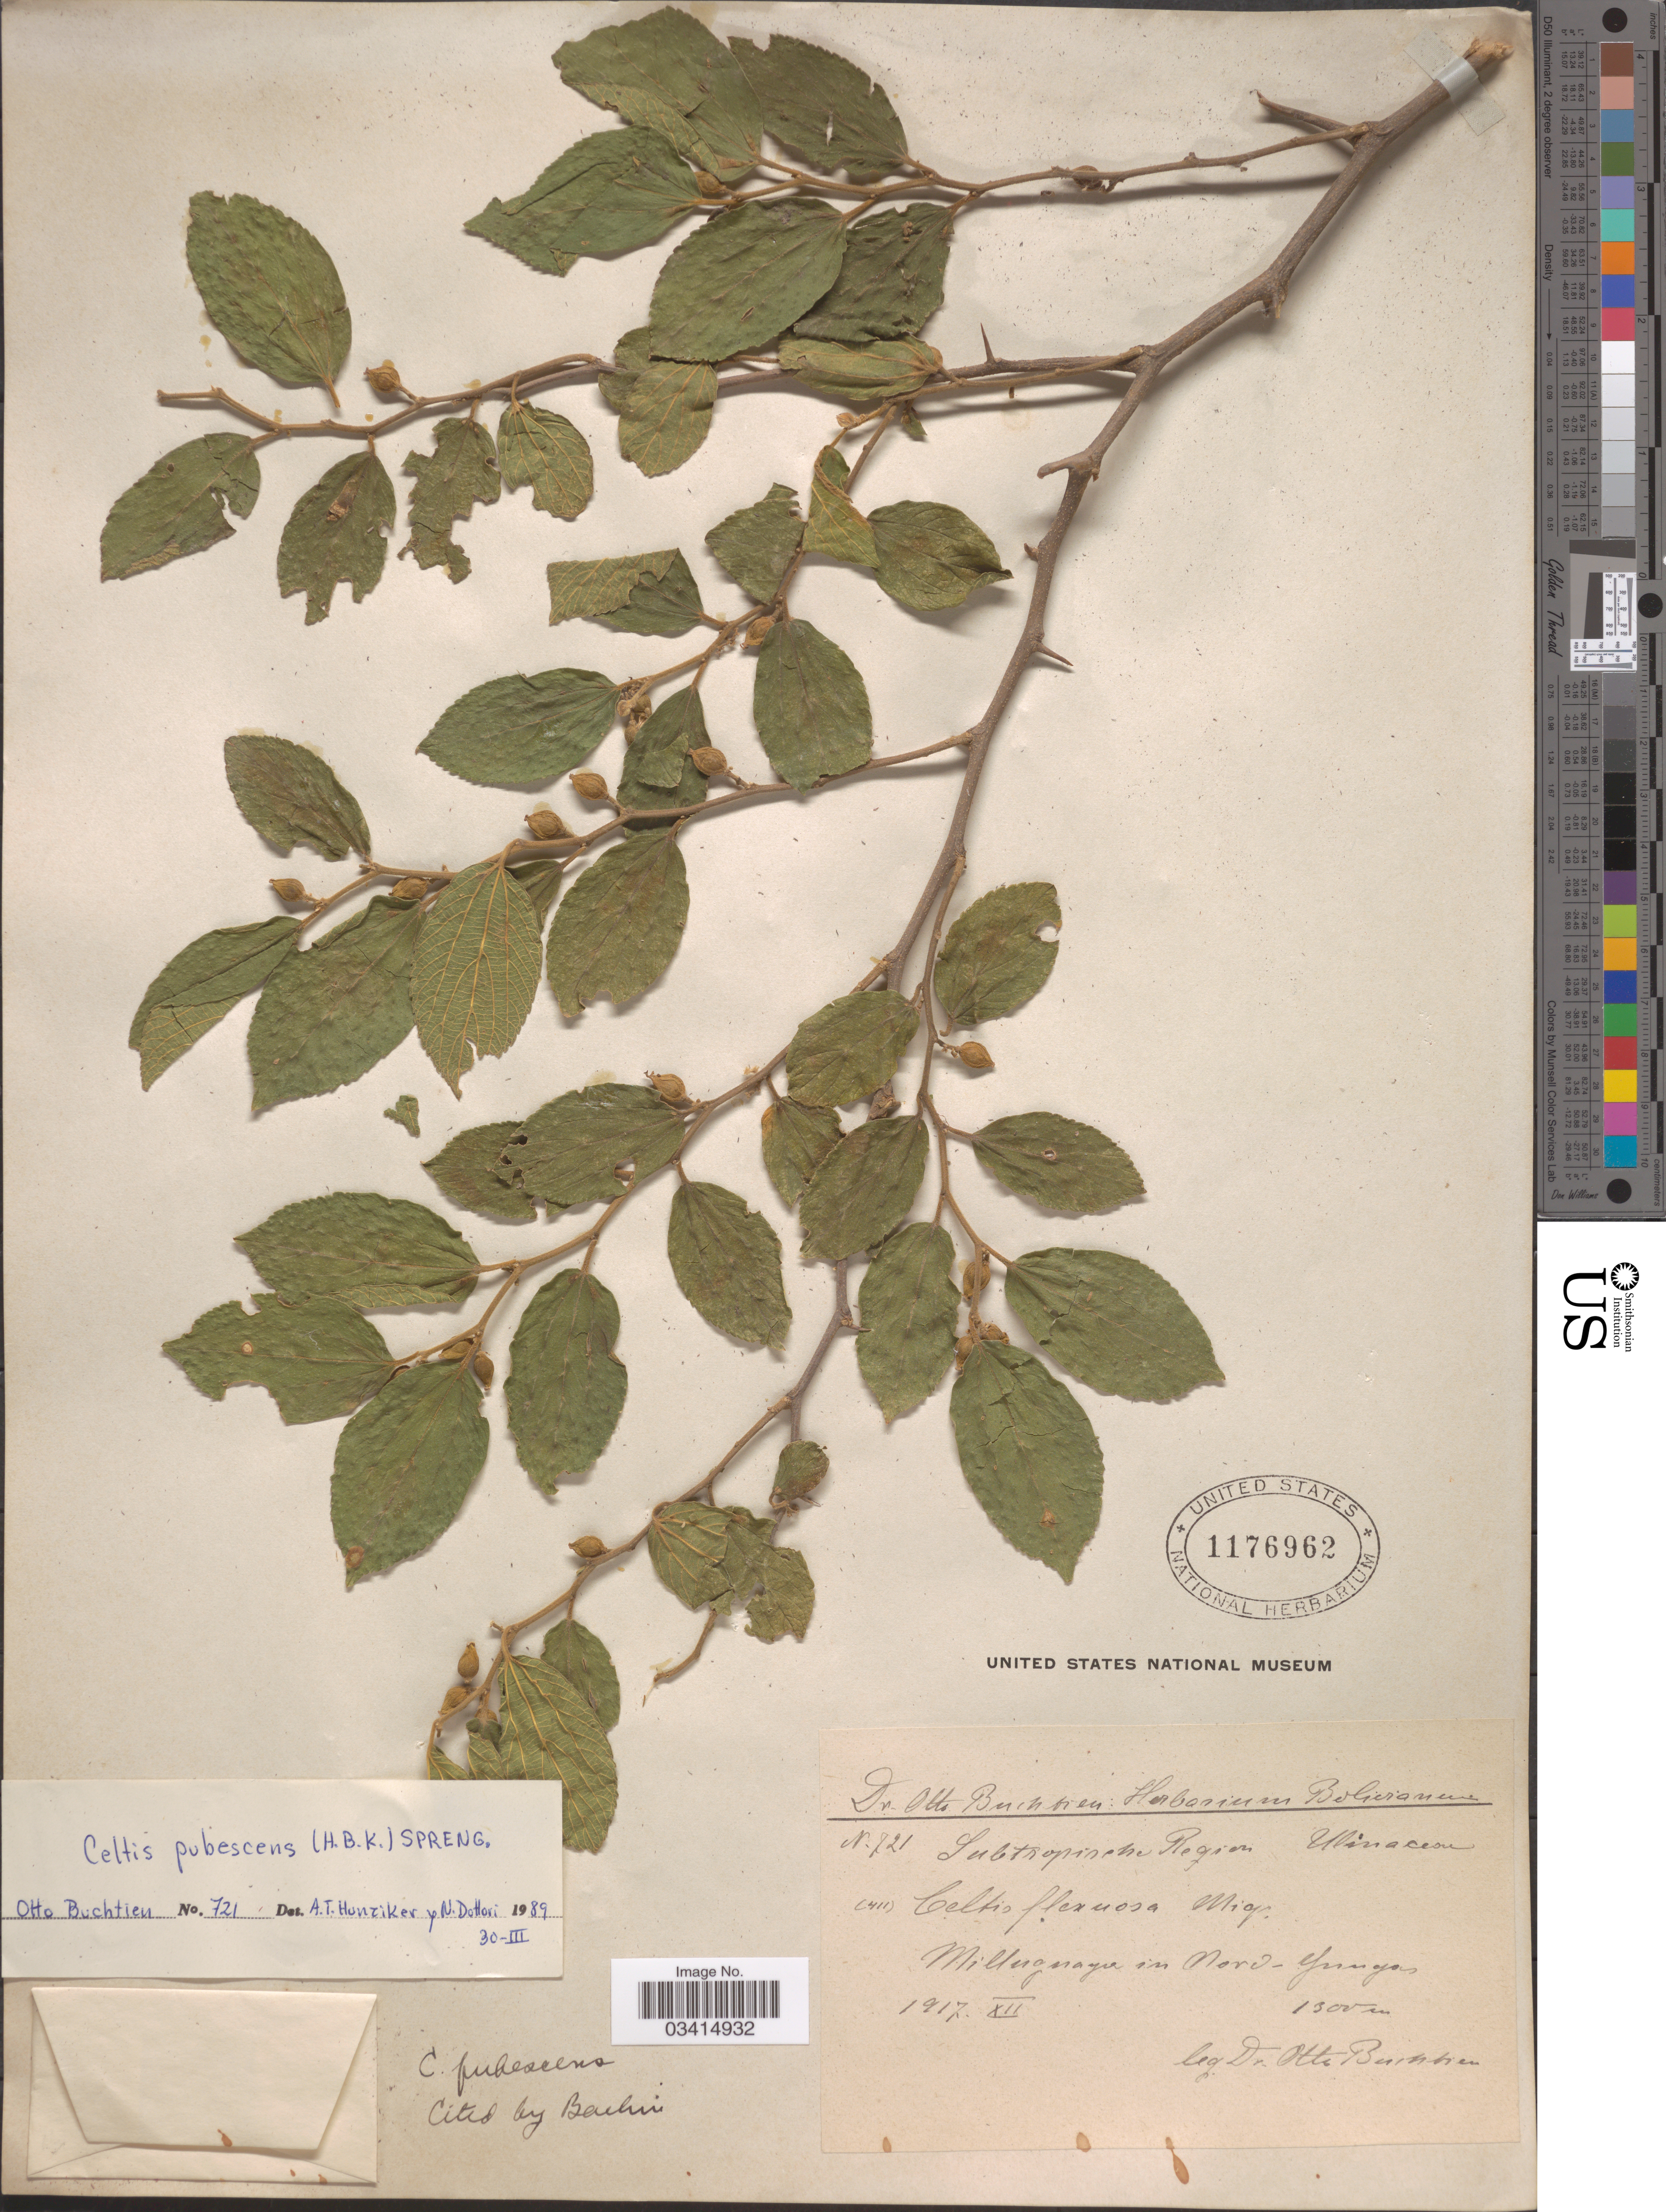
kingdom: Plantae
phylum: Tracheophyta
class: Magnoliopsida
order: Rosales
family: Cannabaceae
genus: Celtis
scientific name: Celtis pubescens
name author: (Kunth) Spreng.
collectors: O. Buchtien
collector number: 721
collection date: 1917-12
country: Bolivia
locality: Milluguaya in Nord-Yungas.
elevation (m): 1300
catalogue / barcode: US 1176962